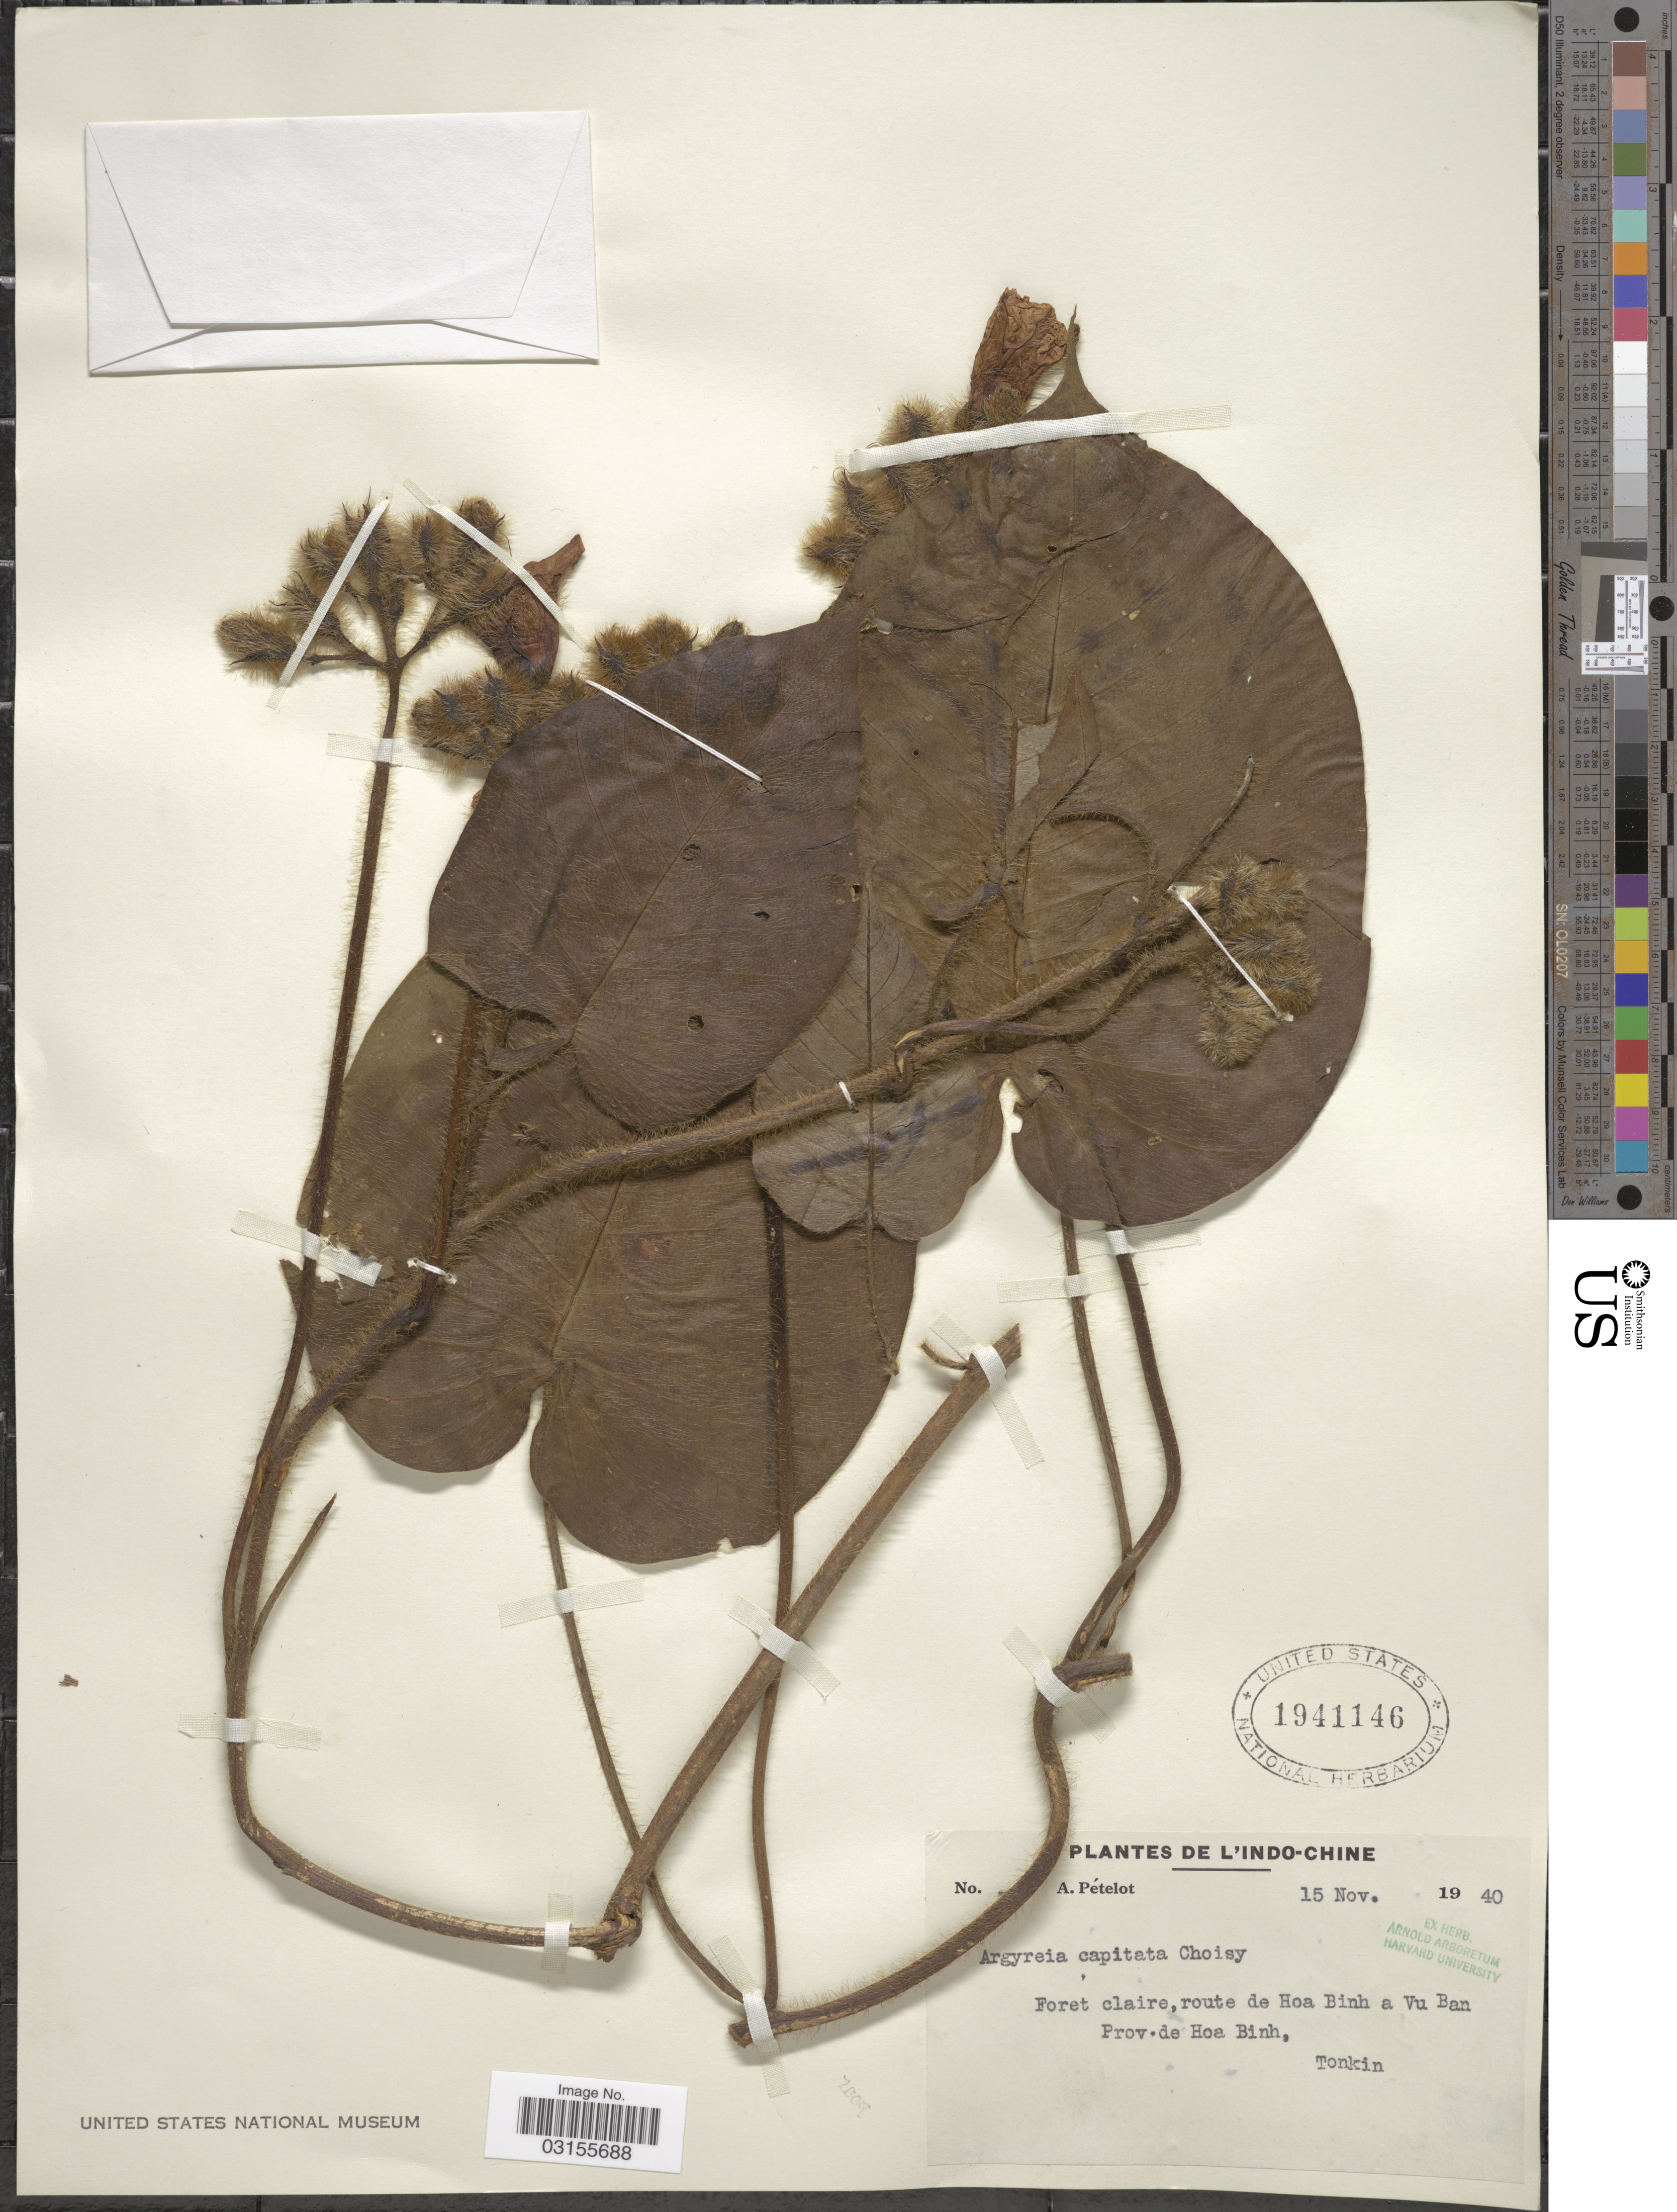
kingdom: Plantae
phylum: Tracheophyta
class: Magnoliopsida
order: Solanales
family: Convolvulaceae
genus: Argyreia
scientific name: Argyreia capitata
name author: (Vahl) Choisy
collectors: A. Petelot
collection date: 1940-11-15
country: Vietnam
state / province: Hoa Binh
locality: Tonkin. L'Indo-Chine. Route de Hoa Binh a Vu Ban. Prov. de Hoa Binh.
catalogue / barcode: US 1941146